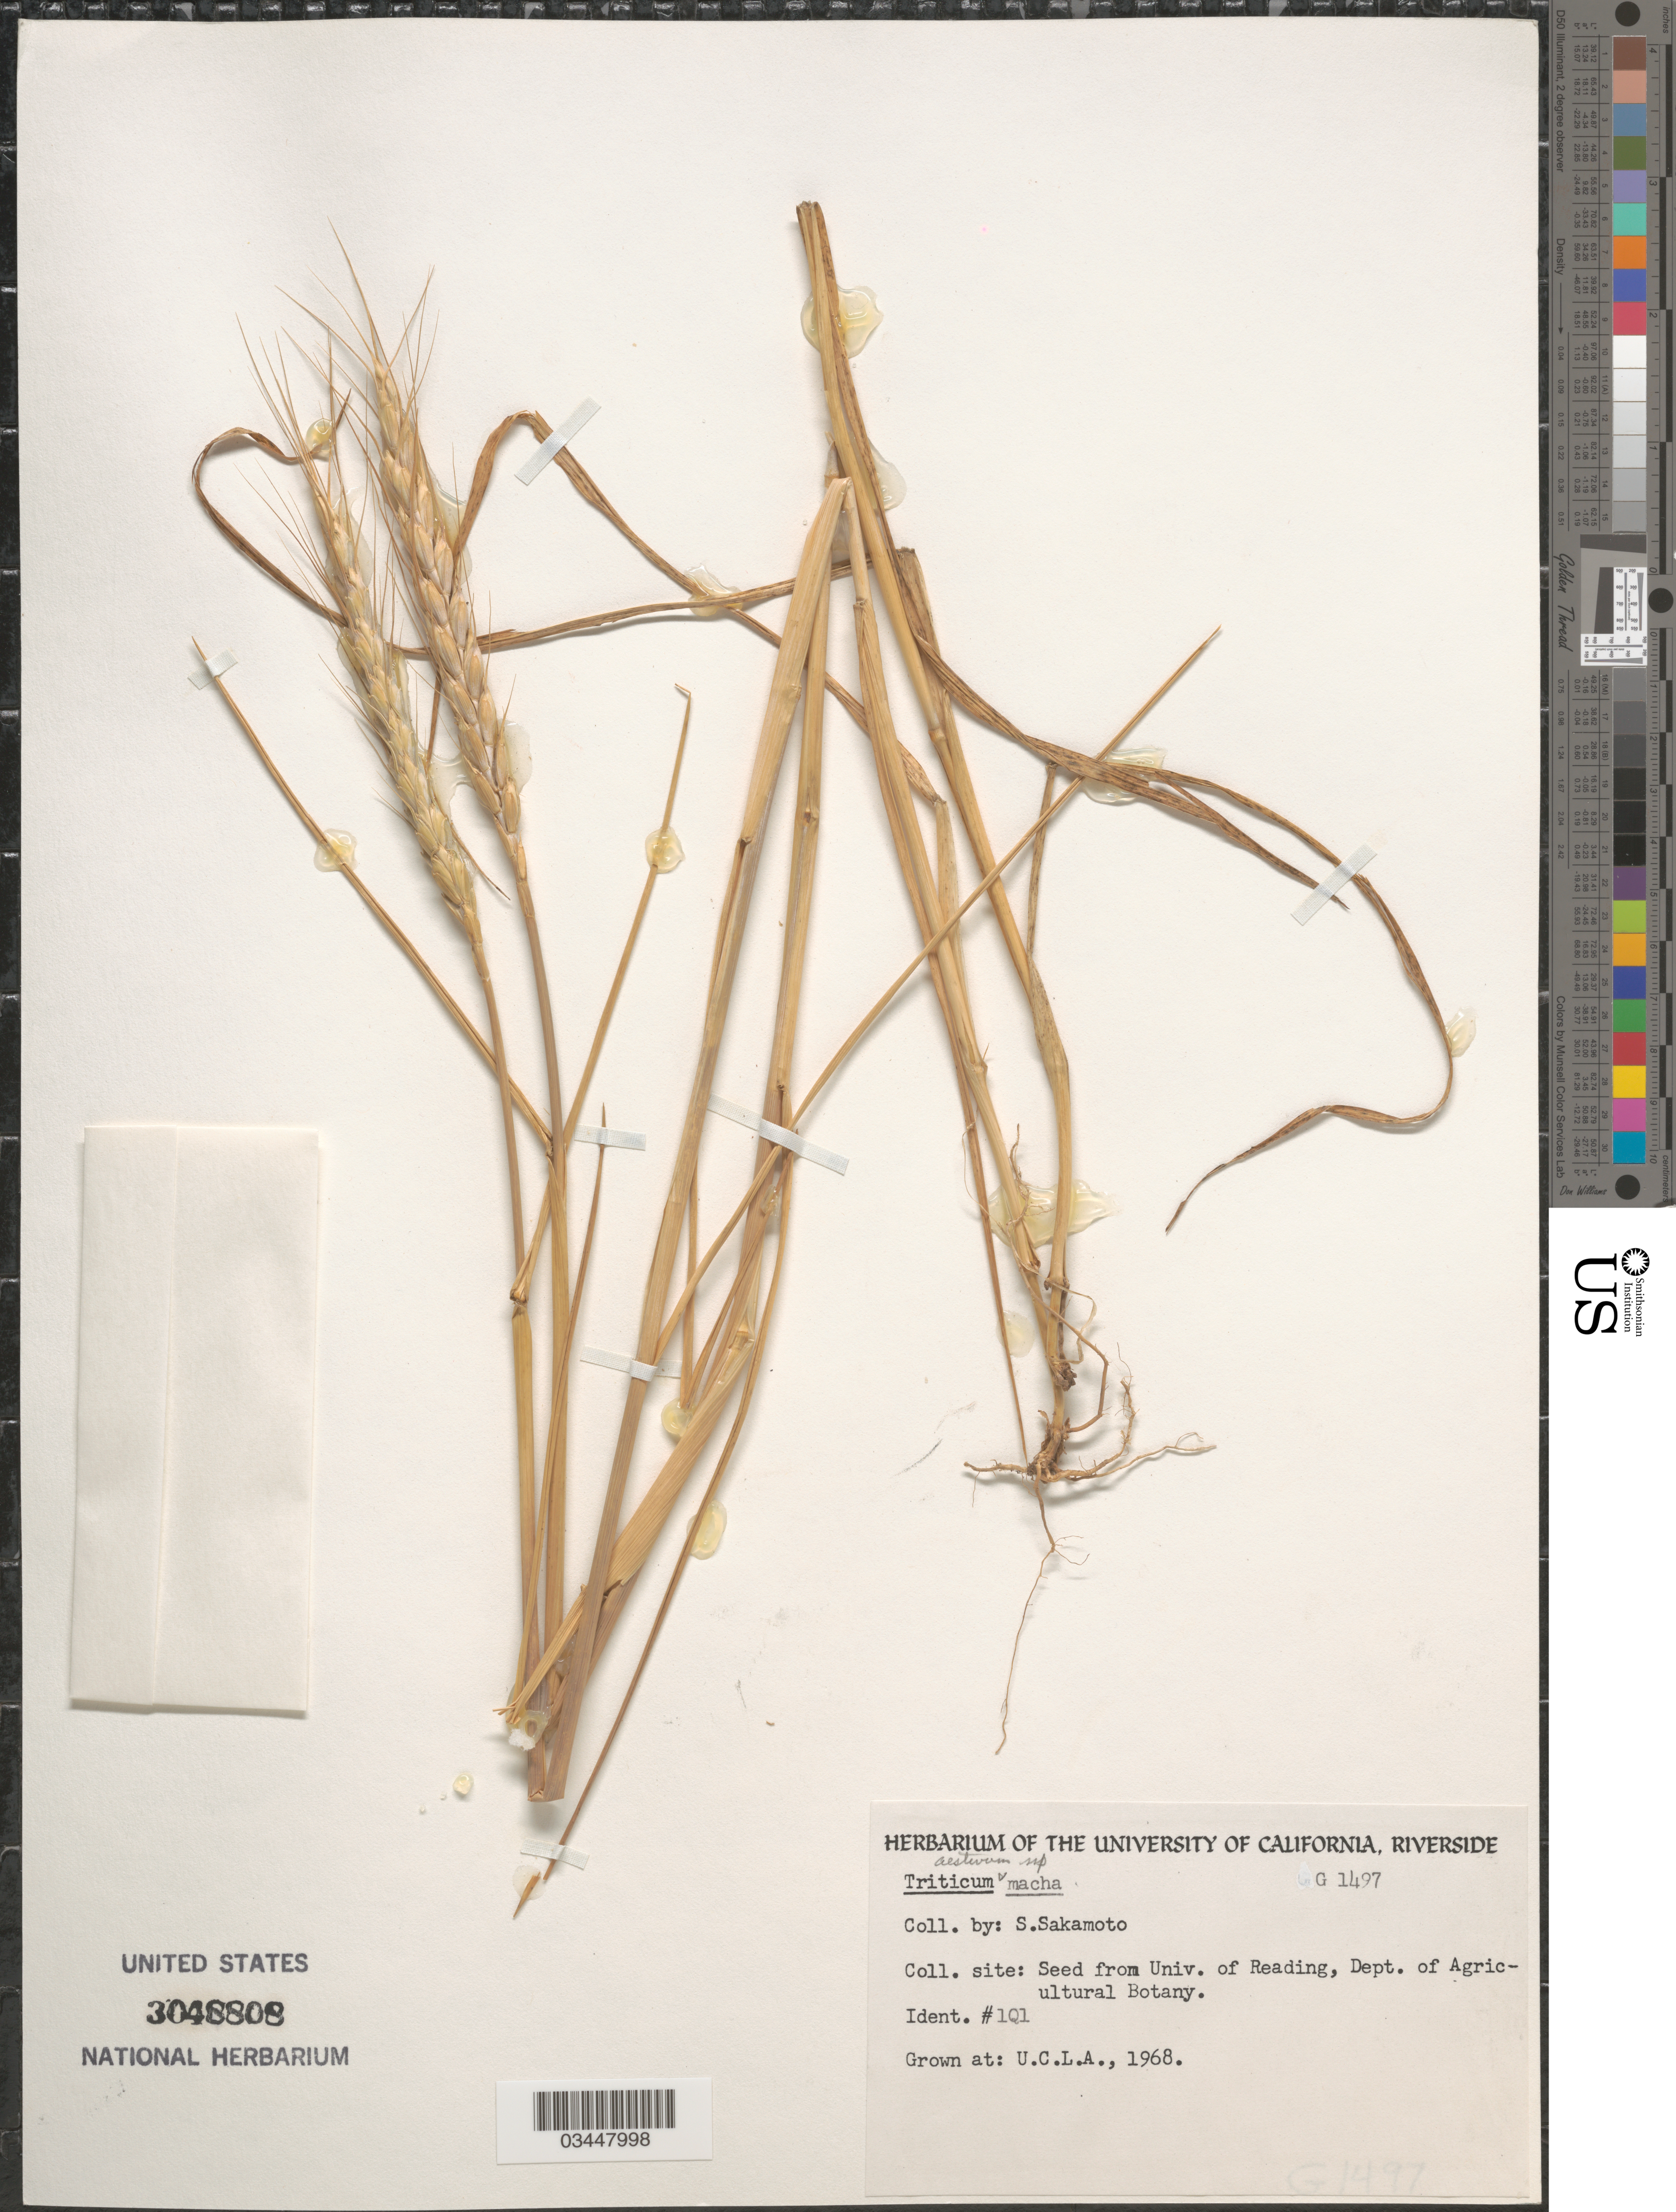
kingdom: Plantae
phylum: Tracheophyta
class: Liliopsida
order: Poales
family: Poaceae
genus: Triticum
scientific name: Triticum aestivum subsp. macha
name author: Mackey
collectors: ex herb. Univ. of California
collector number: G1497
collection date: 1968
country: United States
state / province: California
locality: U.C.L.A.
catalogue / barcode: US 3048808